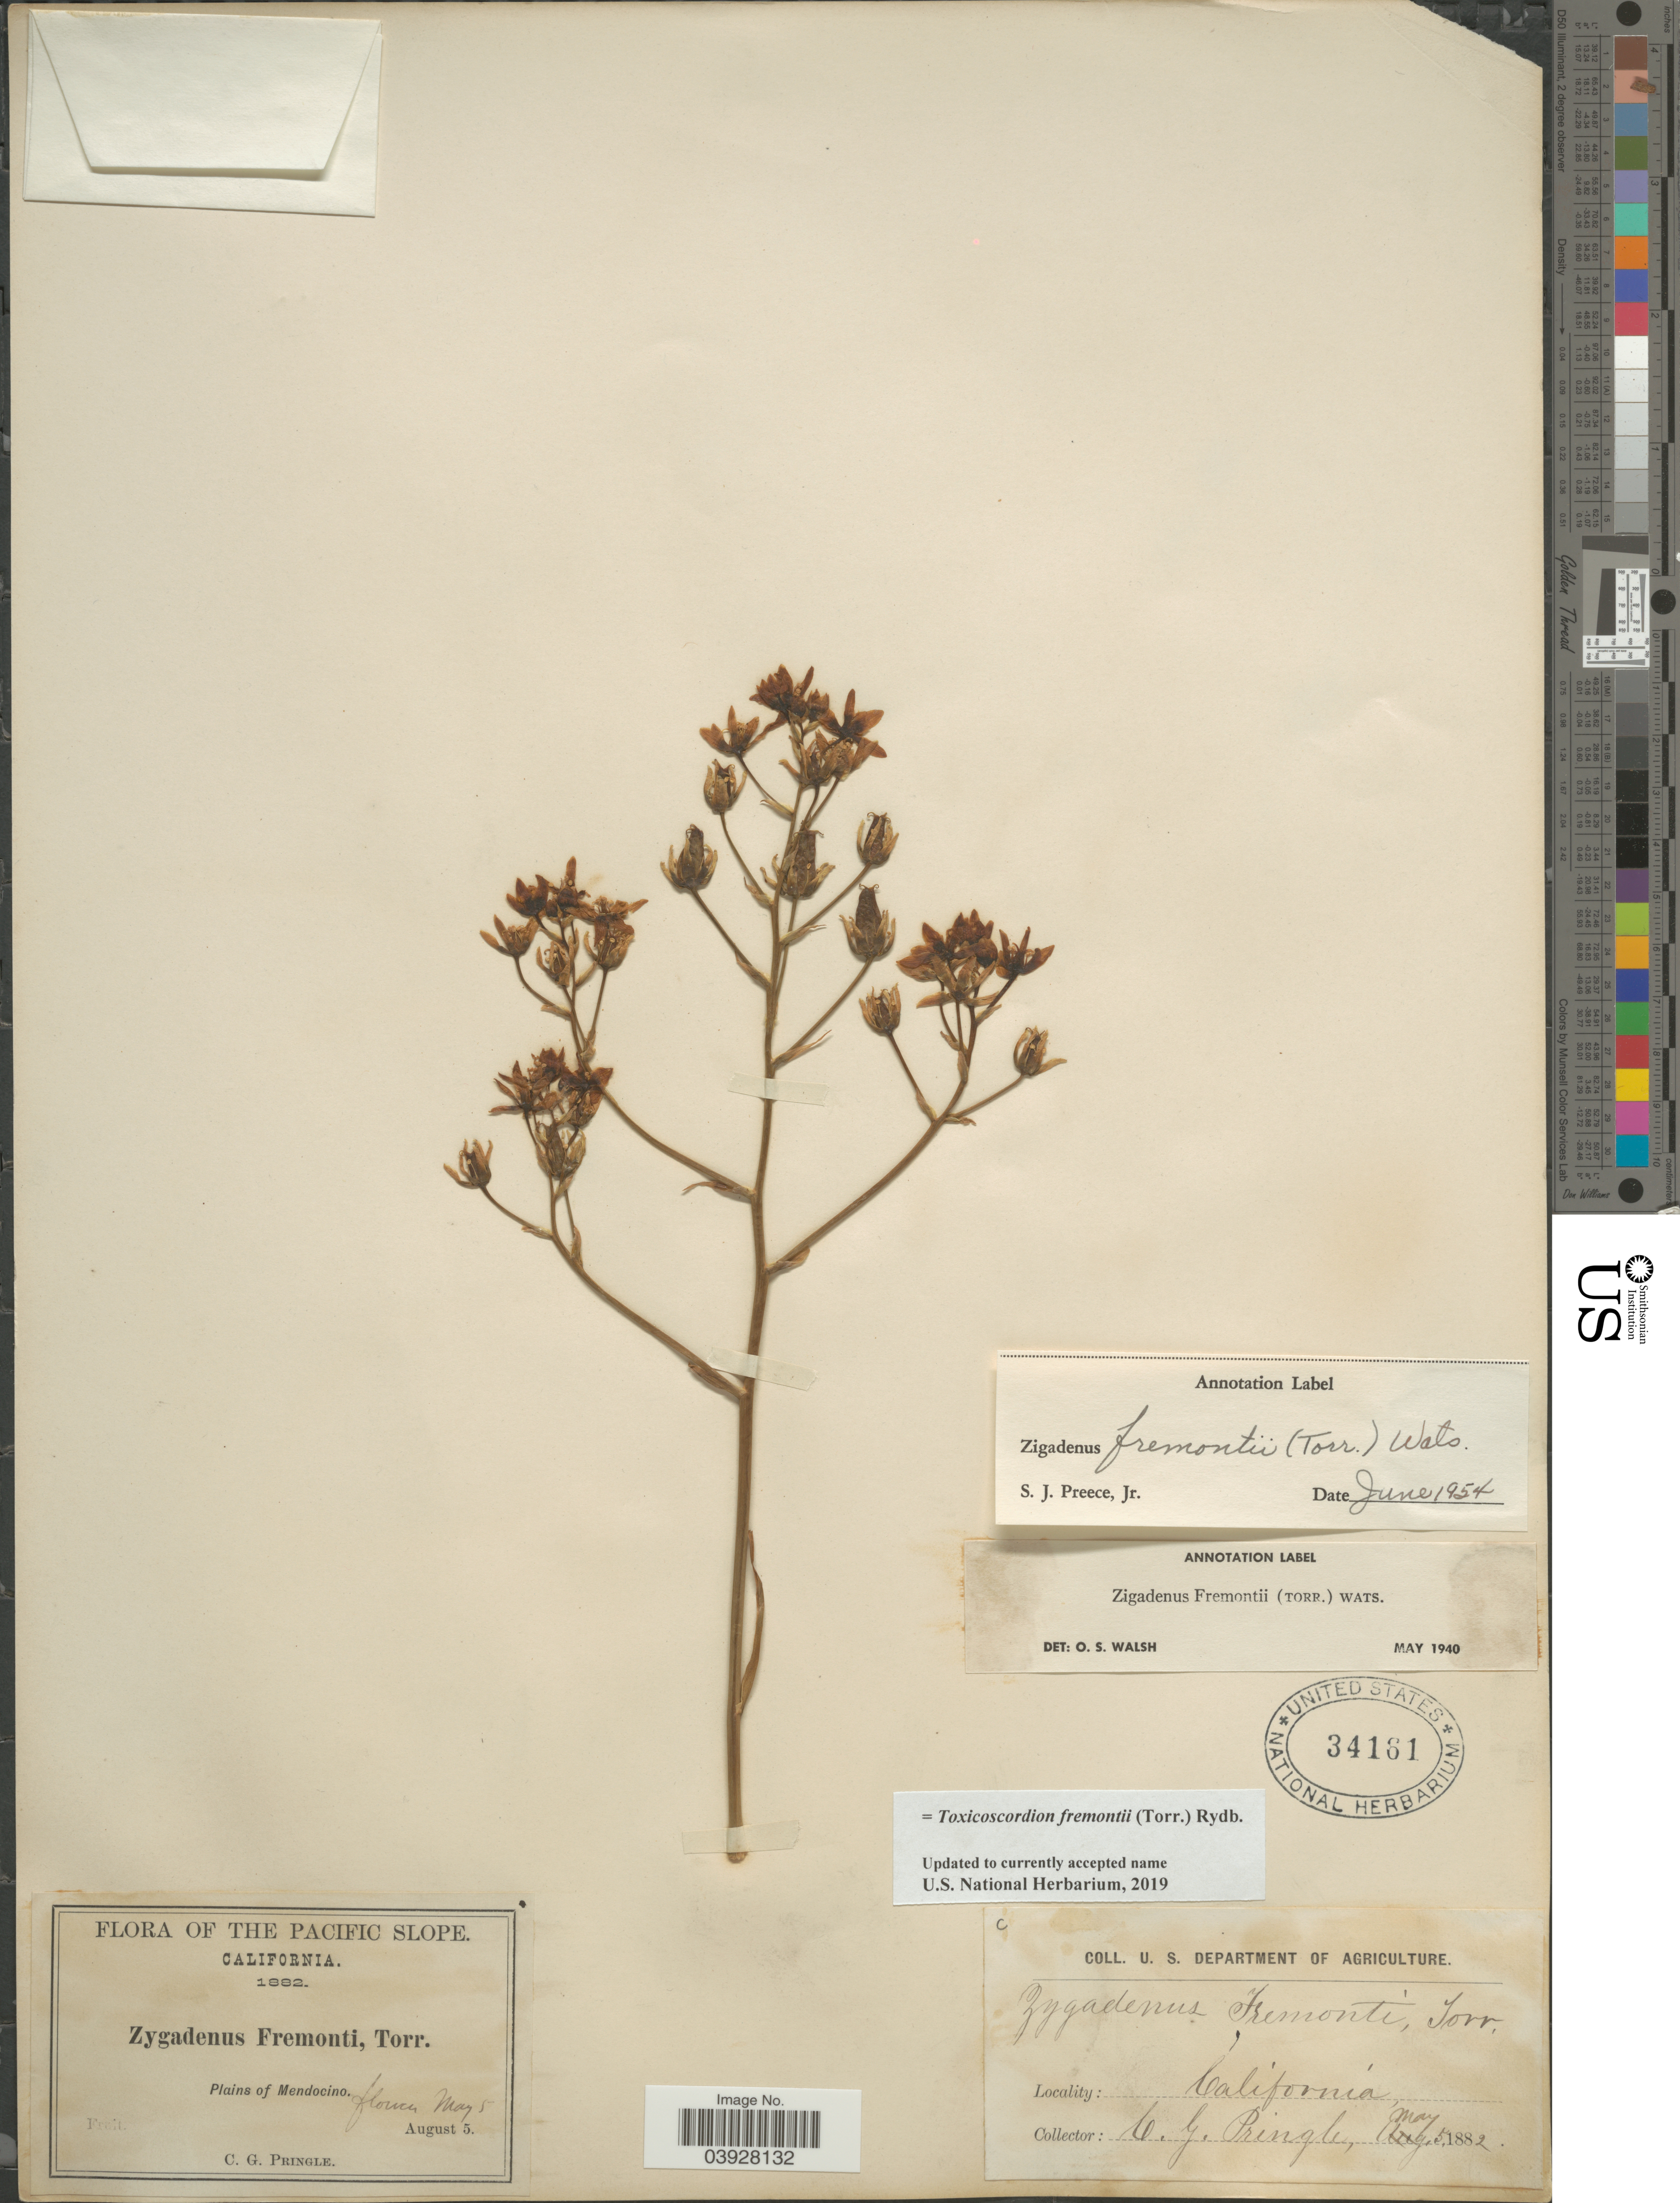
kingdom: Plantae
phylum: Tracheophyta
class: Liliopsida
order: Liliales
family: Melanthiaceae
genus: Toxicoscordion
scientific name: Toxicoscordion fremontii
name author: (Torr.) Rydb.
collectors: C. G. Pringle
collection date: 1882-05-05/1882-08-05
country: United States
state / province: California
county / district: Mendocino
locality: The Pacific Slope. Plains of Mendocino.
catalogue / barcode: US 34161